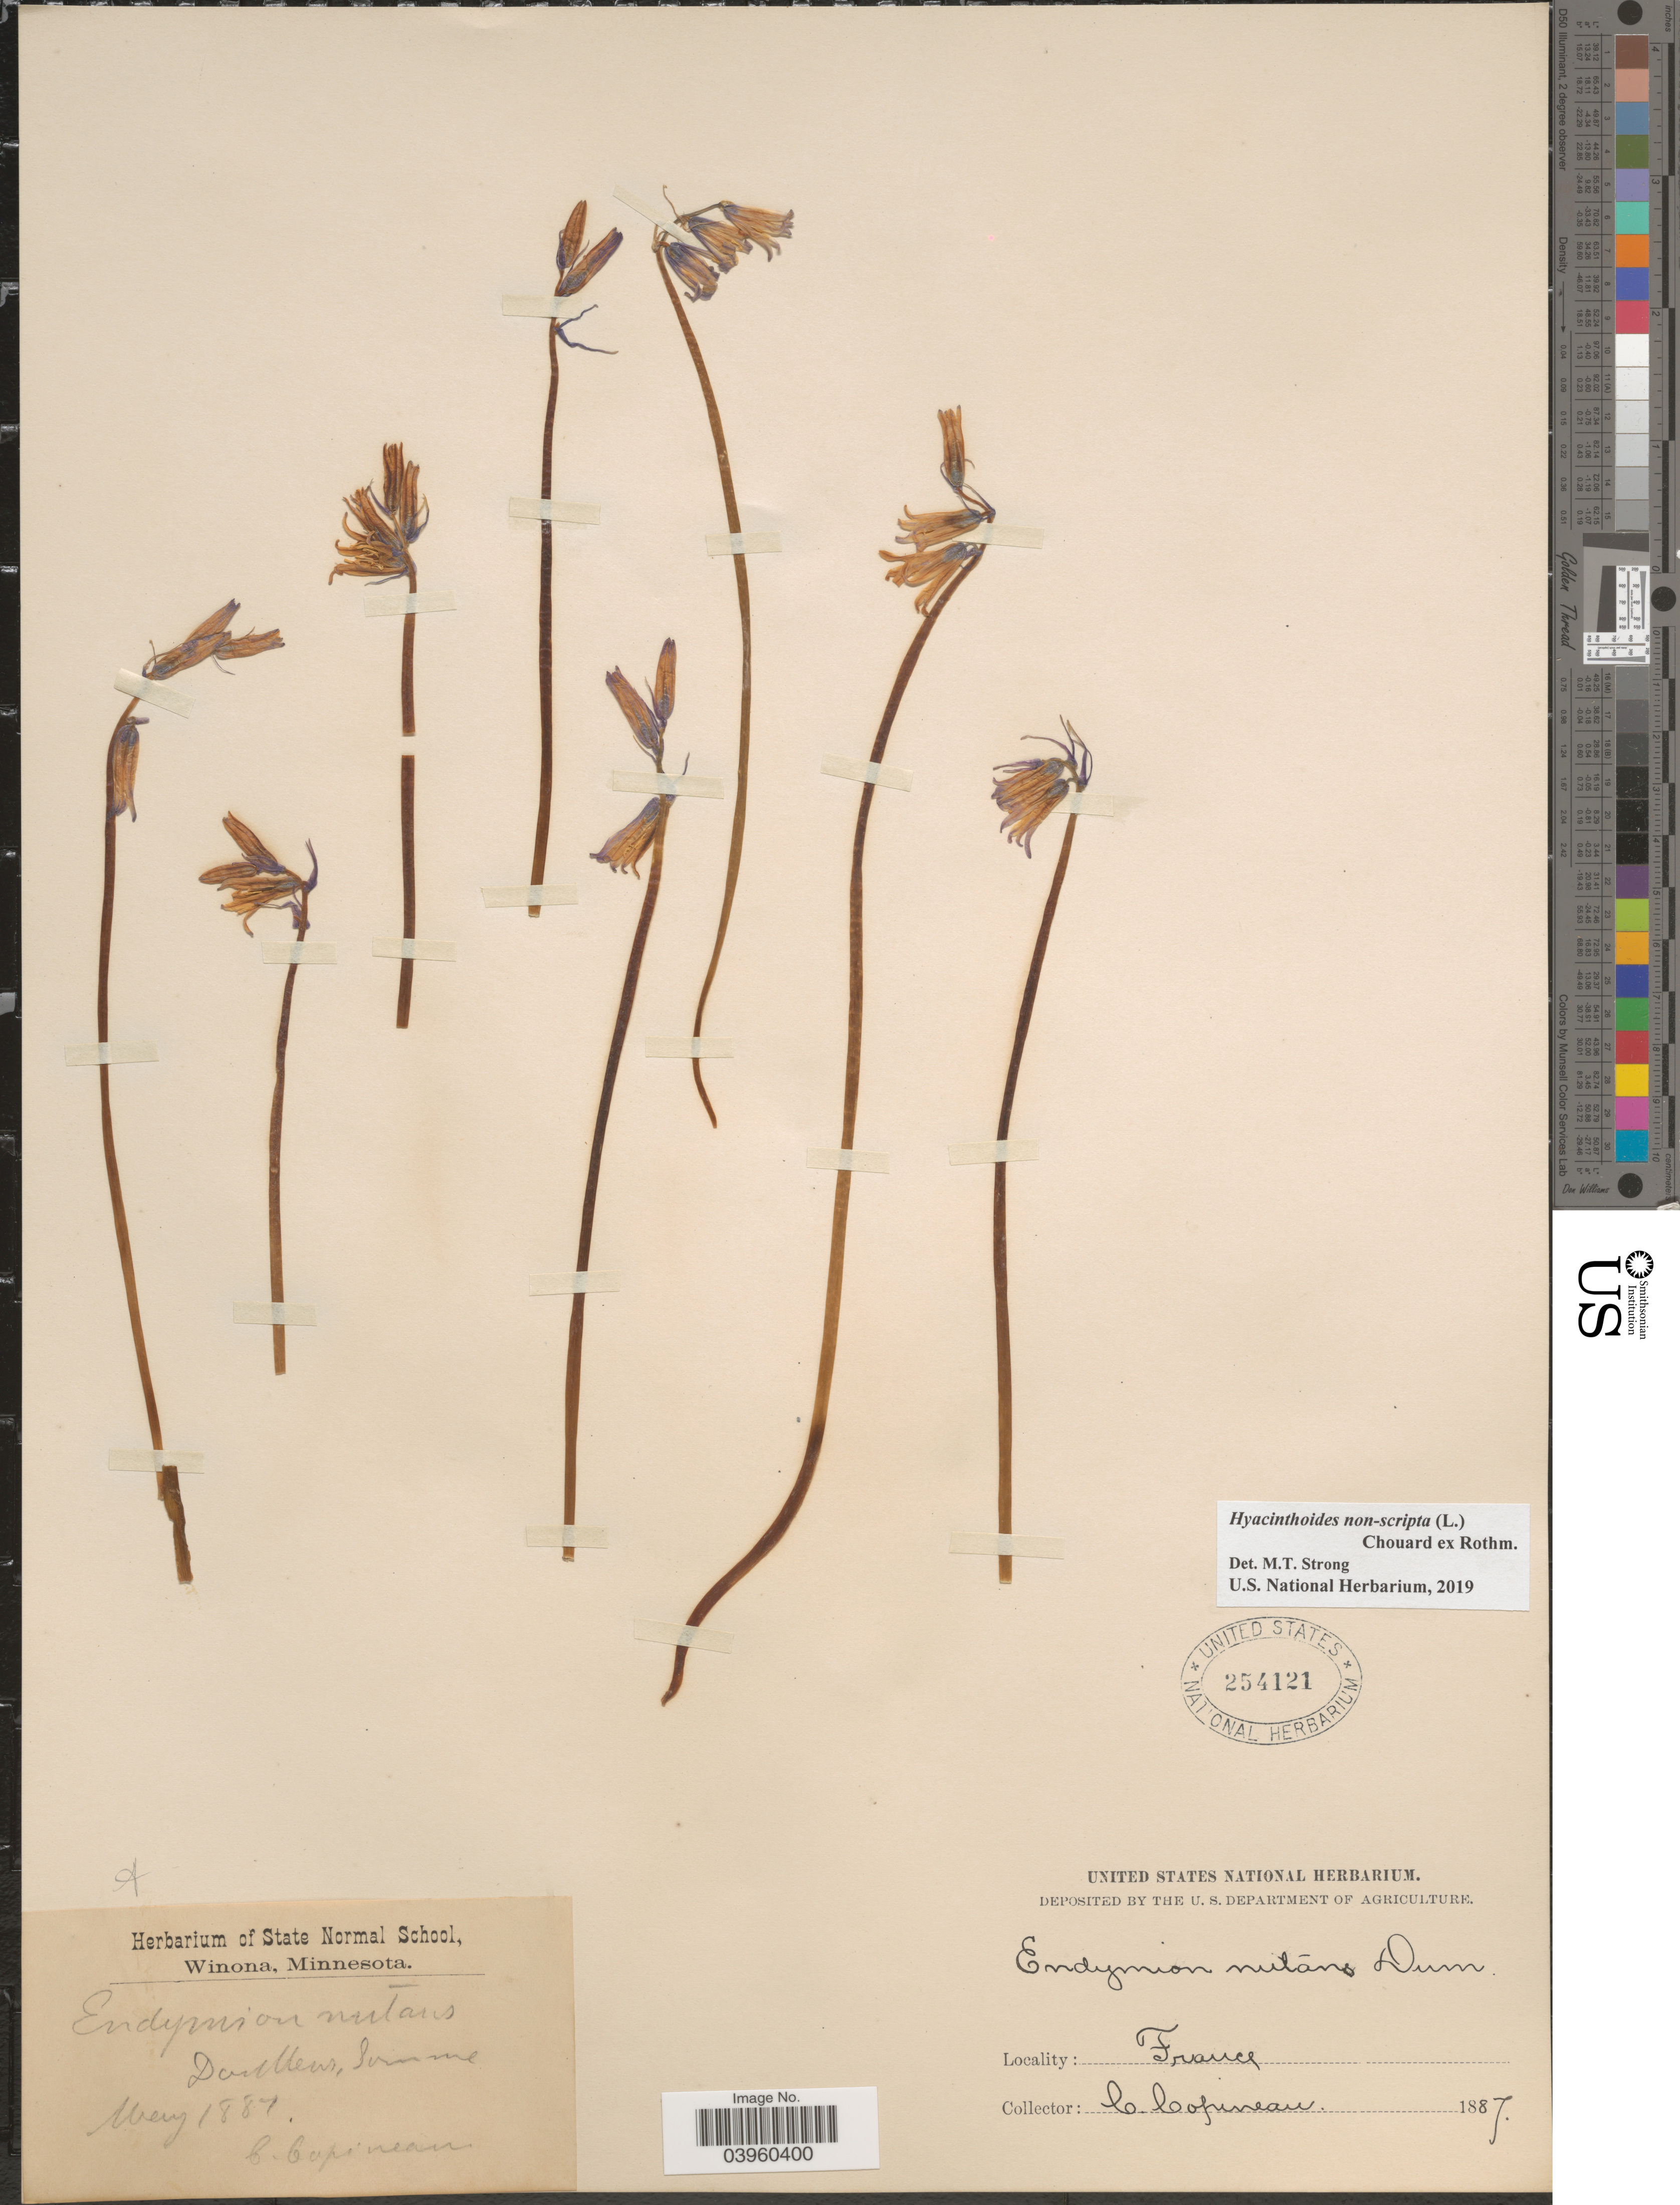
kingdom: Plantae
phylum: Tracheophyta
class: Liliopsida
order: Asparagales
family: Asparagaceae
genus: Hyacinthoides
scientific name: Hyacinthoides non-scripta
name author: (L.) Chouard ex Rothm.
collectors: C. Copineau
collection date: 1887-05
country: France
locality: Doullens, Somme.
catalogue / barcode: US 254121